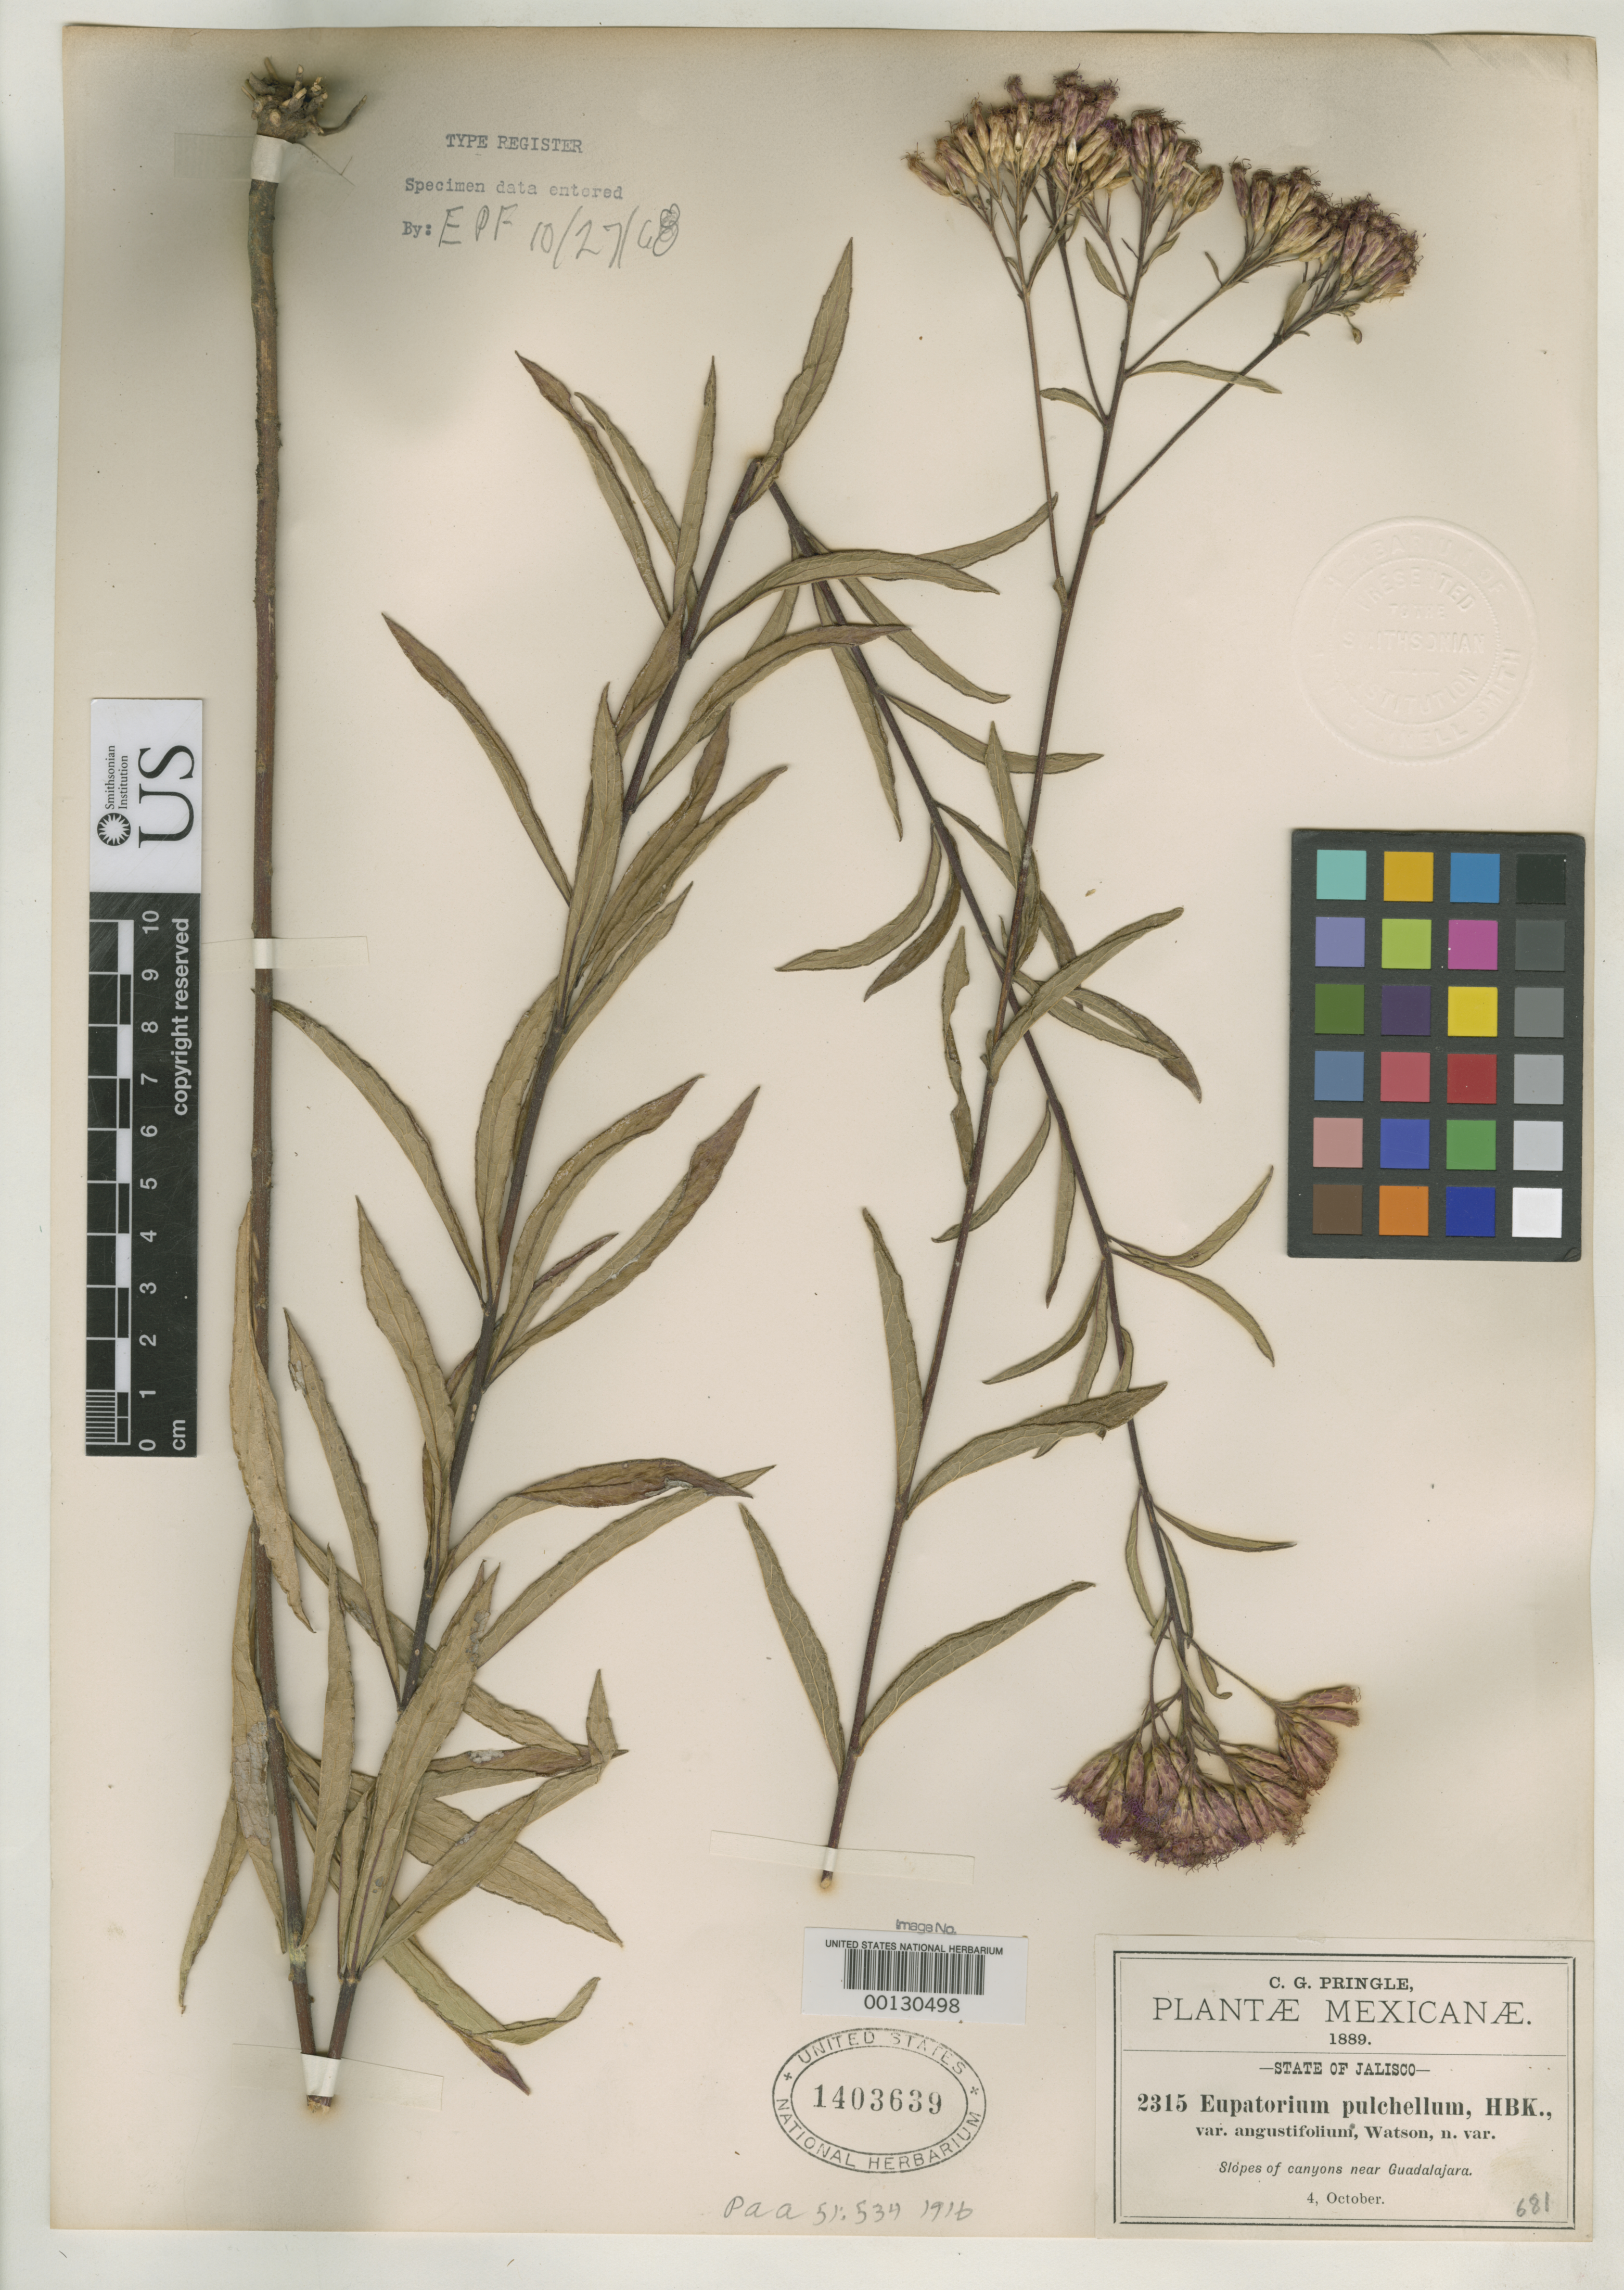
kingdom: Plantae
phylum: Tracheophyta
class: Magnoliopsida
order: Asterales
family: Asteraceae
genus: Eupatorium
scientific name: Eupatorium pulchellum var. angustifolium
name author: S. Watson ex B.L. Rob.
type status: Isotype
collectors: C. G. Pringle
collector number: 2315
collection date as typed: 04 Oct 1889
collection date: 1889-10-04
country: Mexico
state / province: Jalisco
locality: Near Guadalajara.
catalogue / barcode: US 1403639